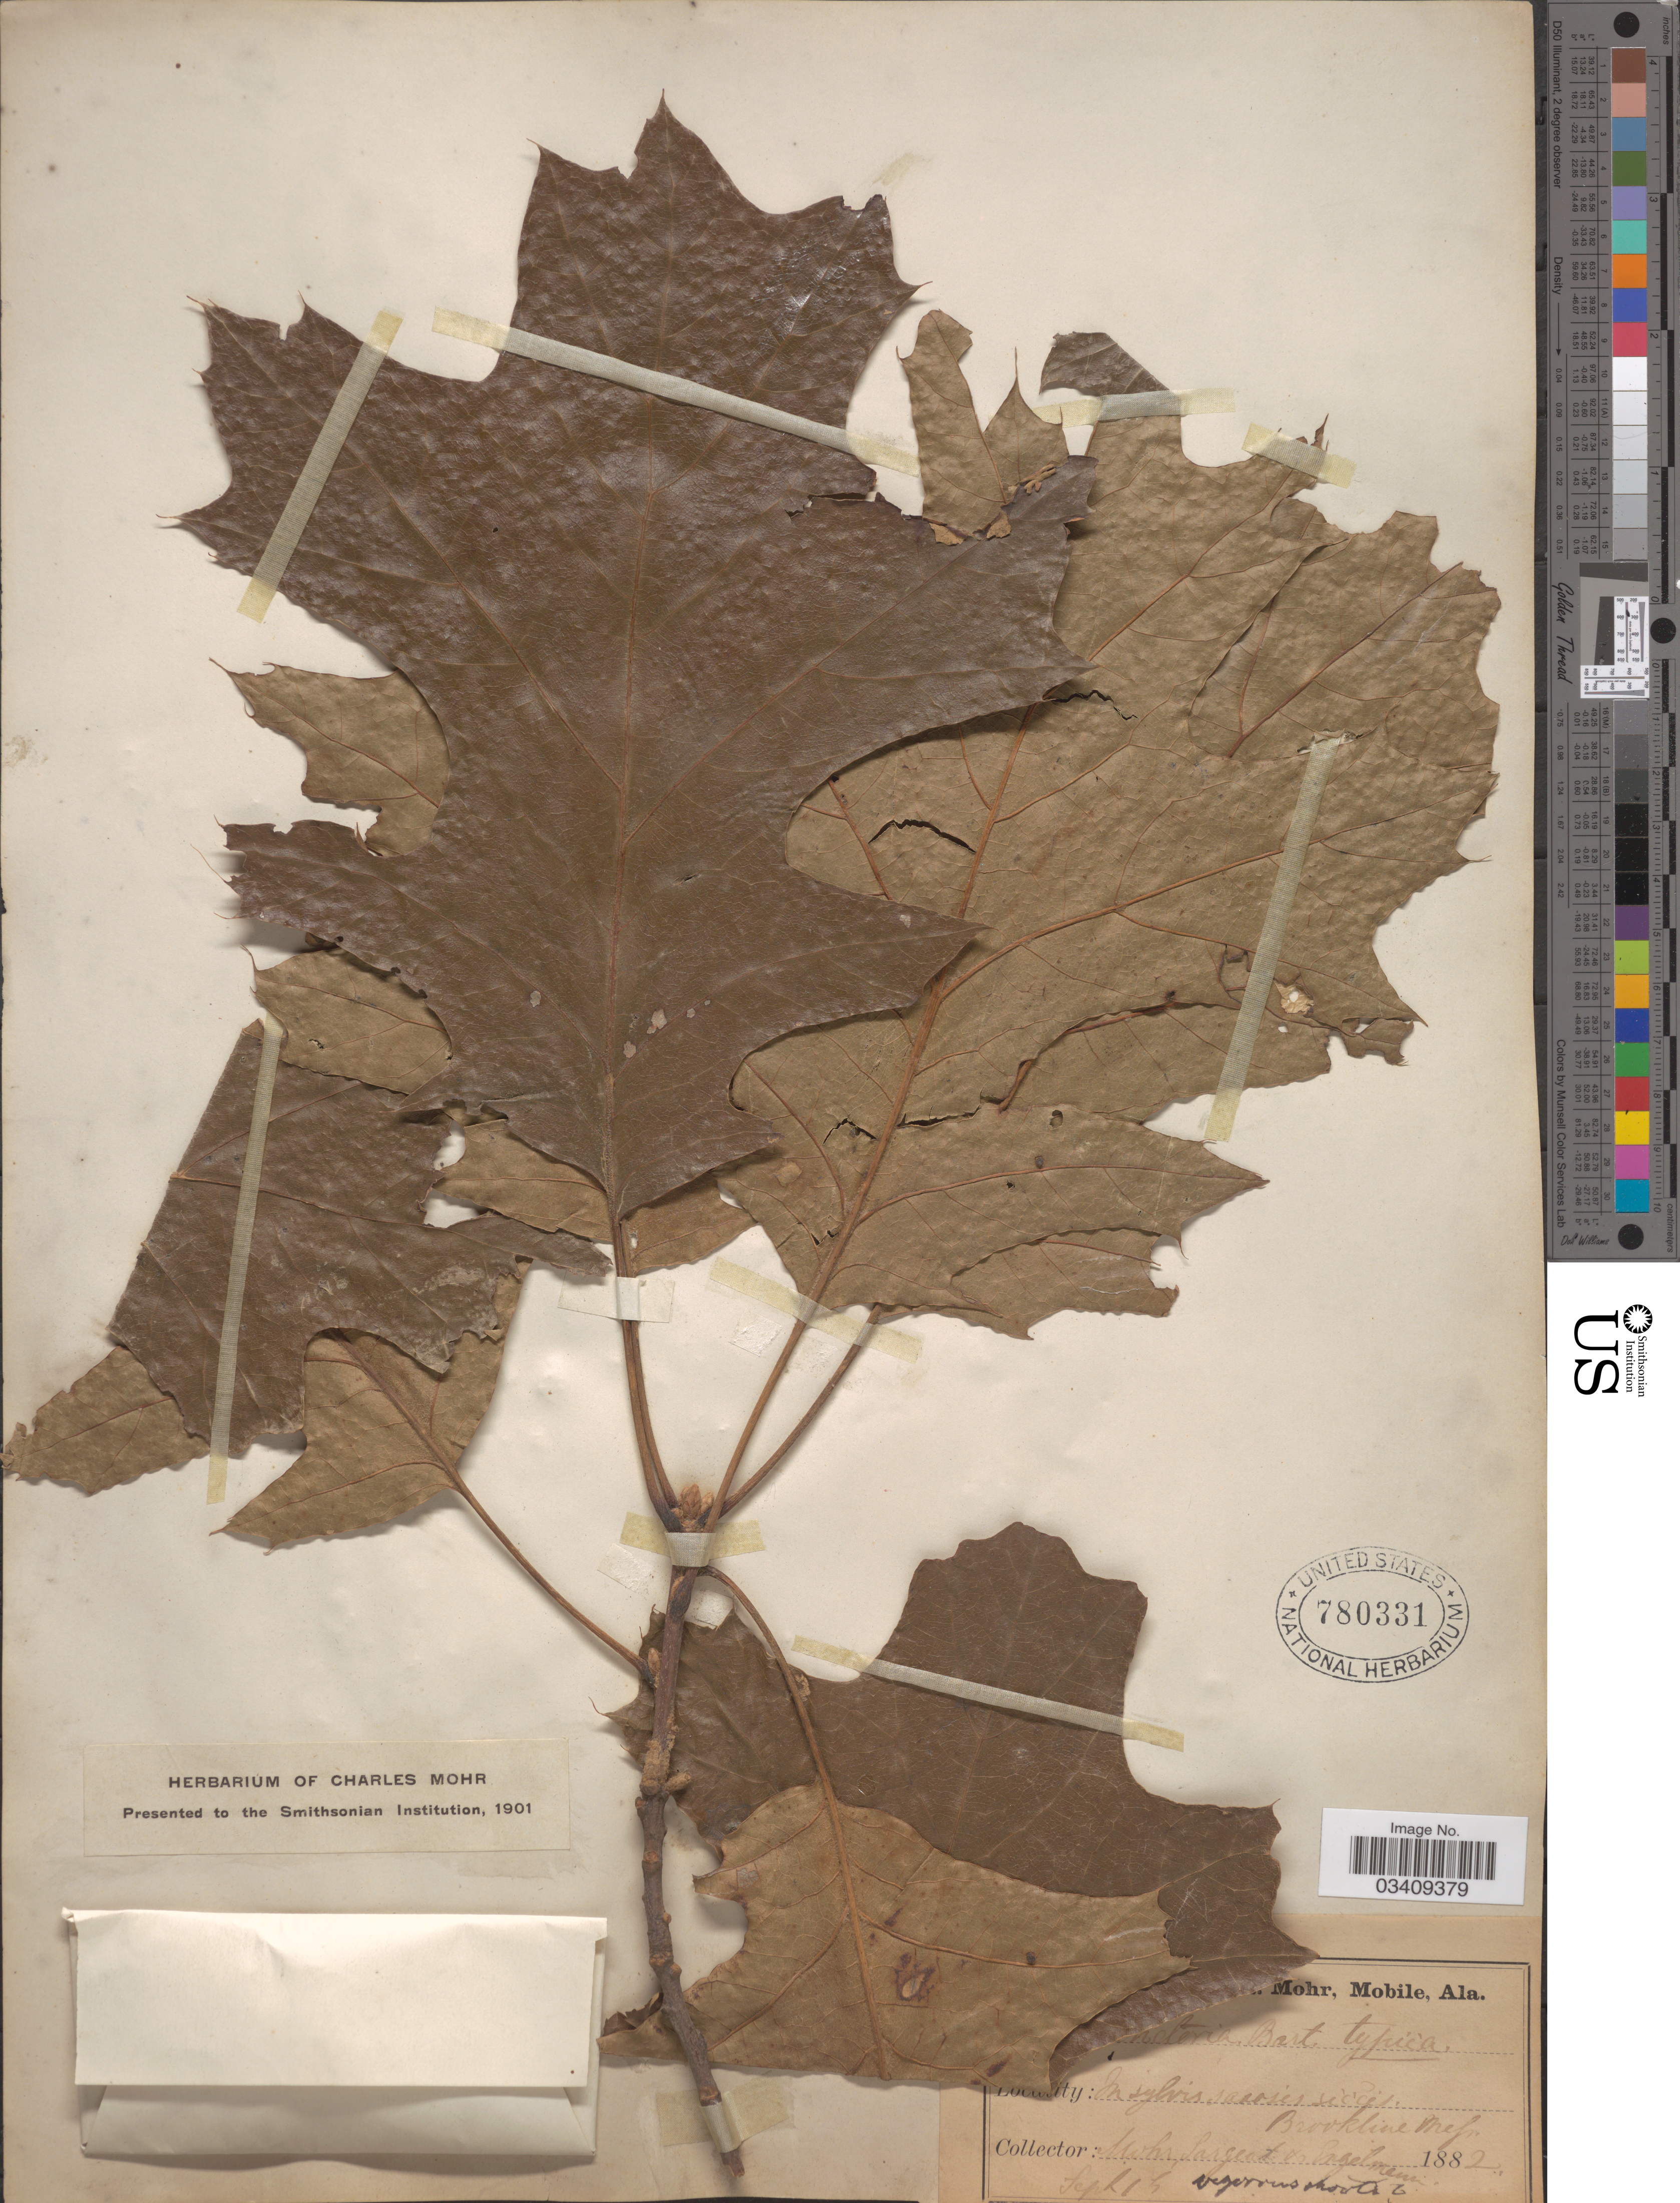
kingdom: Plantae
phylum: Tracheophyta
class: Magnoliopsida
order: Fagales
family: Fagaceae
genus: Quercus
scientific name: Quercus velutina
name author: Lam.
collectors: Mohr, --, -- Sargent & -- Engelmann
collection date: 1882-09-14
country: United States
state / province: Mississippi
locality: Brookline.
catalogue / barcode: US 780331